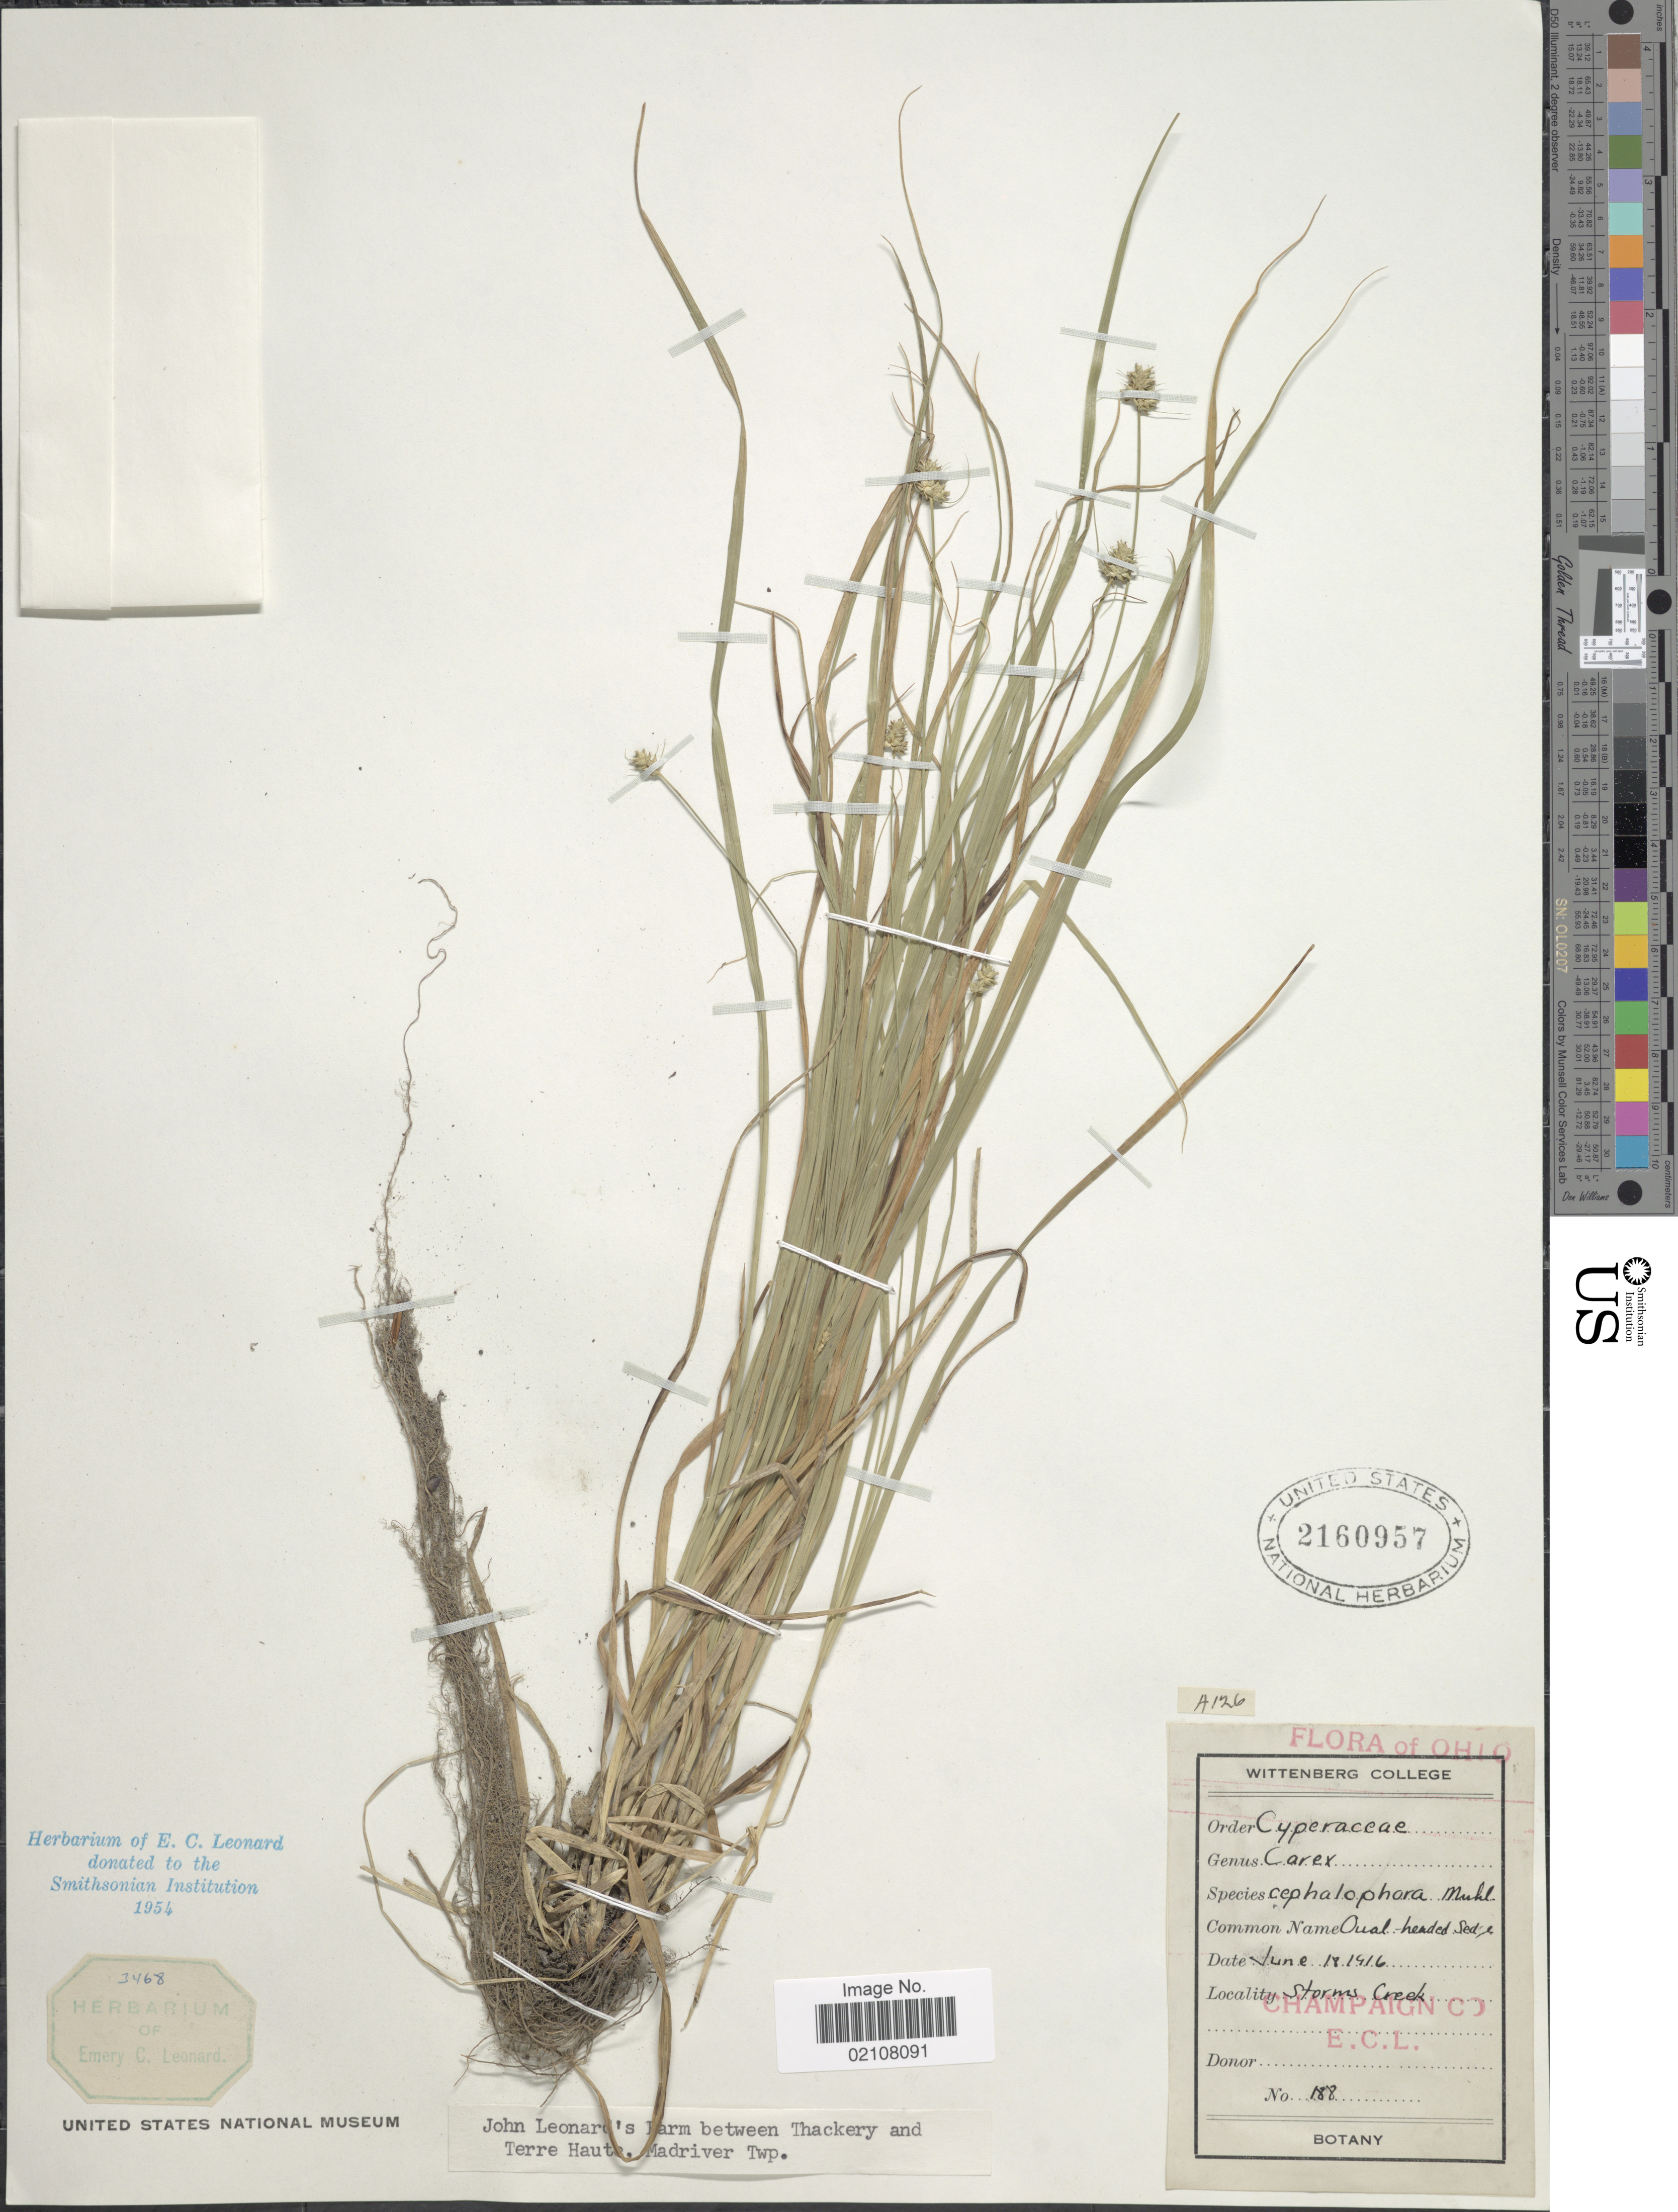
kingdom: Plantae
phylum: Tracheophyta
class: Liliopsida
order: Poales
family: Cyperaceae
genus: Carex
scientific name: Carex cephalophora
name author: Muhl. ex Willd.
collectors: E. C. Leonard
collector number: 188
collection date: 1916-06-18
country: United States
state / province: Ohio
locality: Storms Creek, Champaign Co.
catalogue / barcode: US 2160957